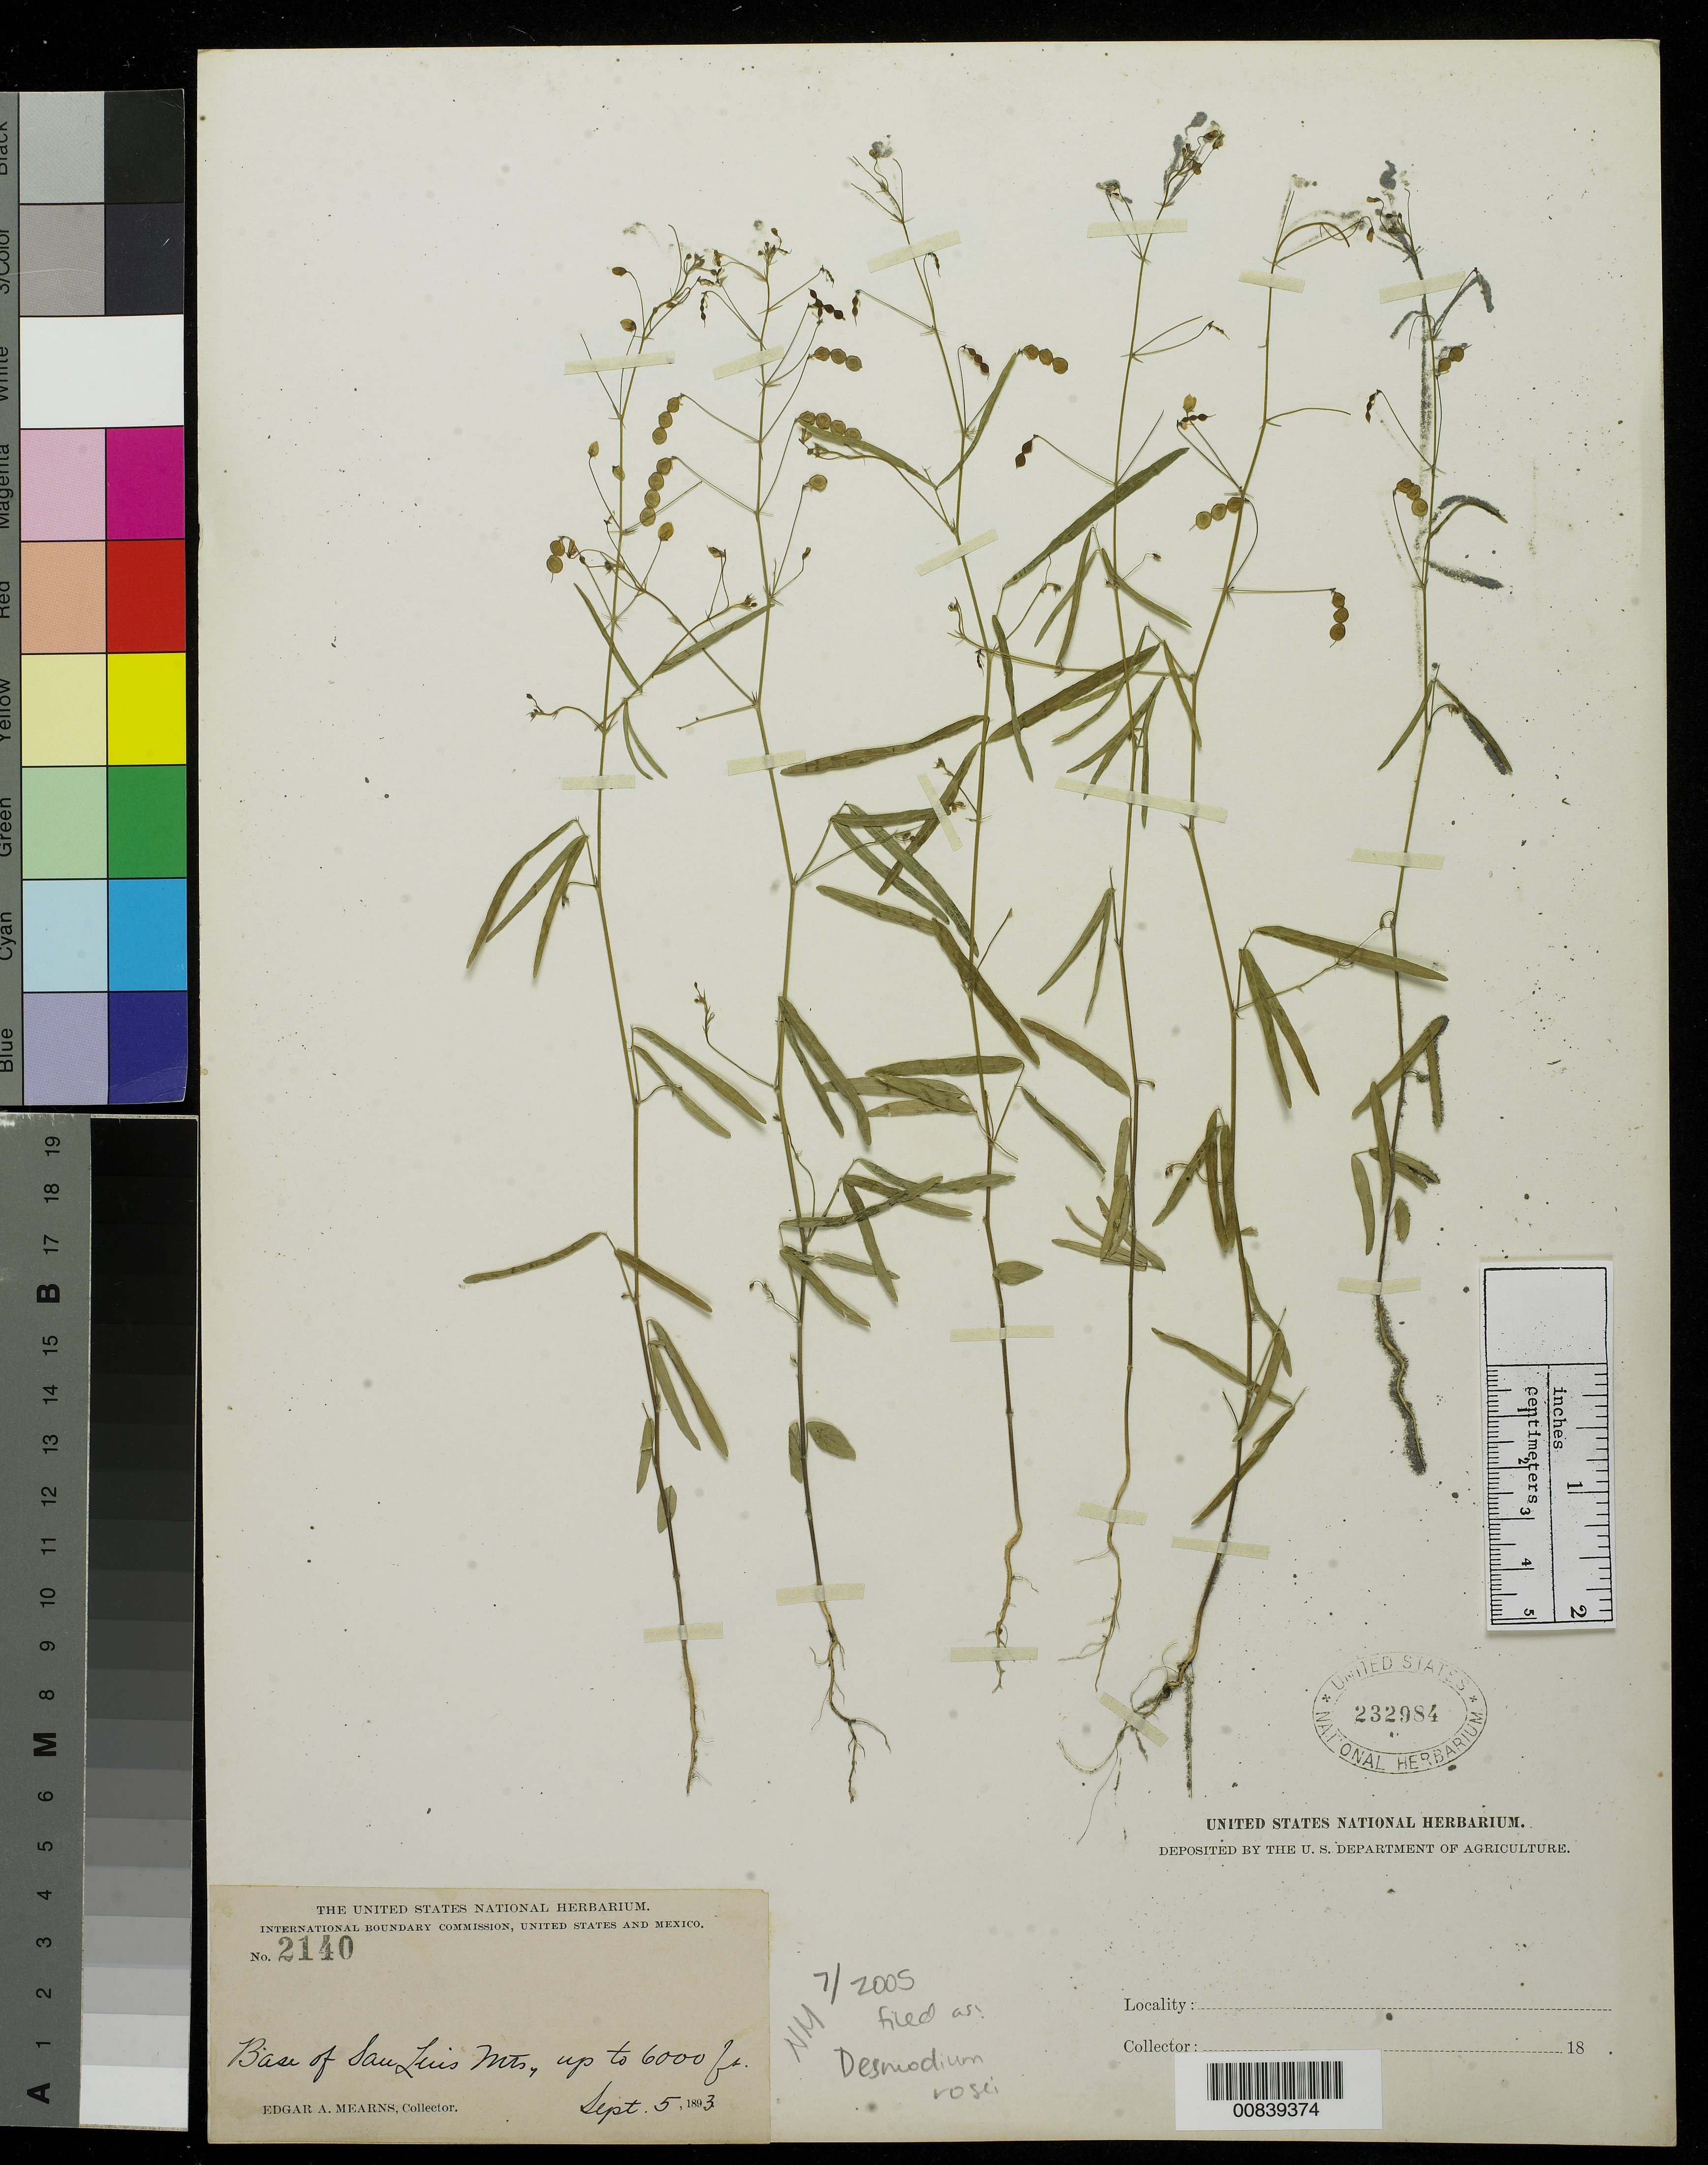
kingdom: Plantae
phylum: Tracheophyta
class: Magnoliopsida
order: Fabales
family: Fabaceae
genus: Desmodium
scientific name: Desmodium rosei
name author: B.G. Schub.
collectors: E. A. Mearns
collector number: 2140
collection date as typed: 05 Sep 1893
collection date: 1893-09-05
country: United States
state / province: New Mexico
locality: Base of San Luis Mts.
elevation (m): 1829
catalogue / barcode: US 232984